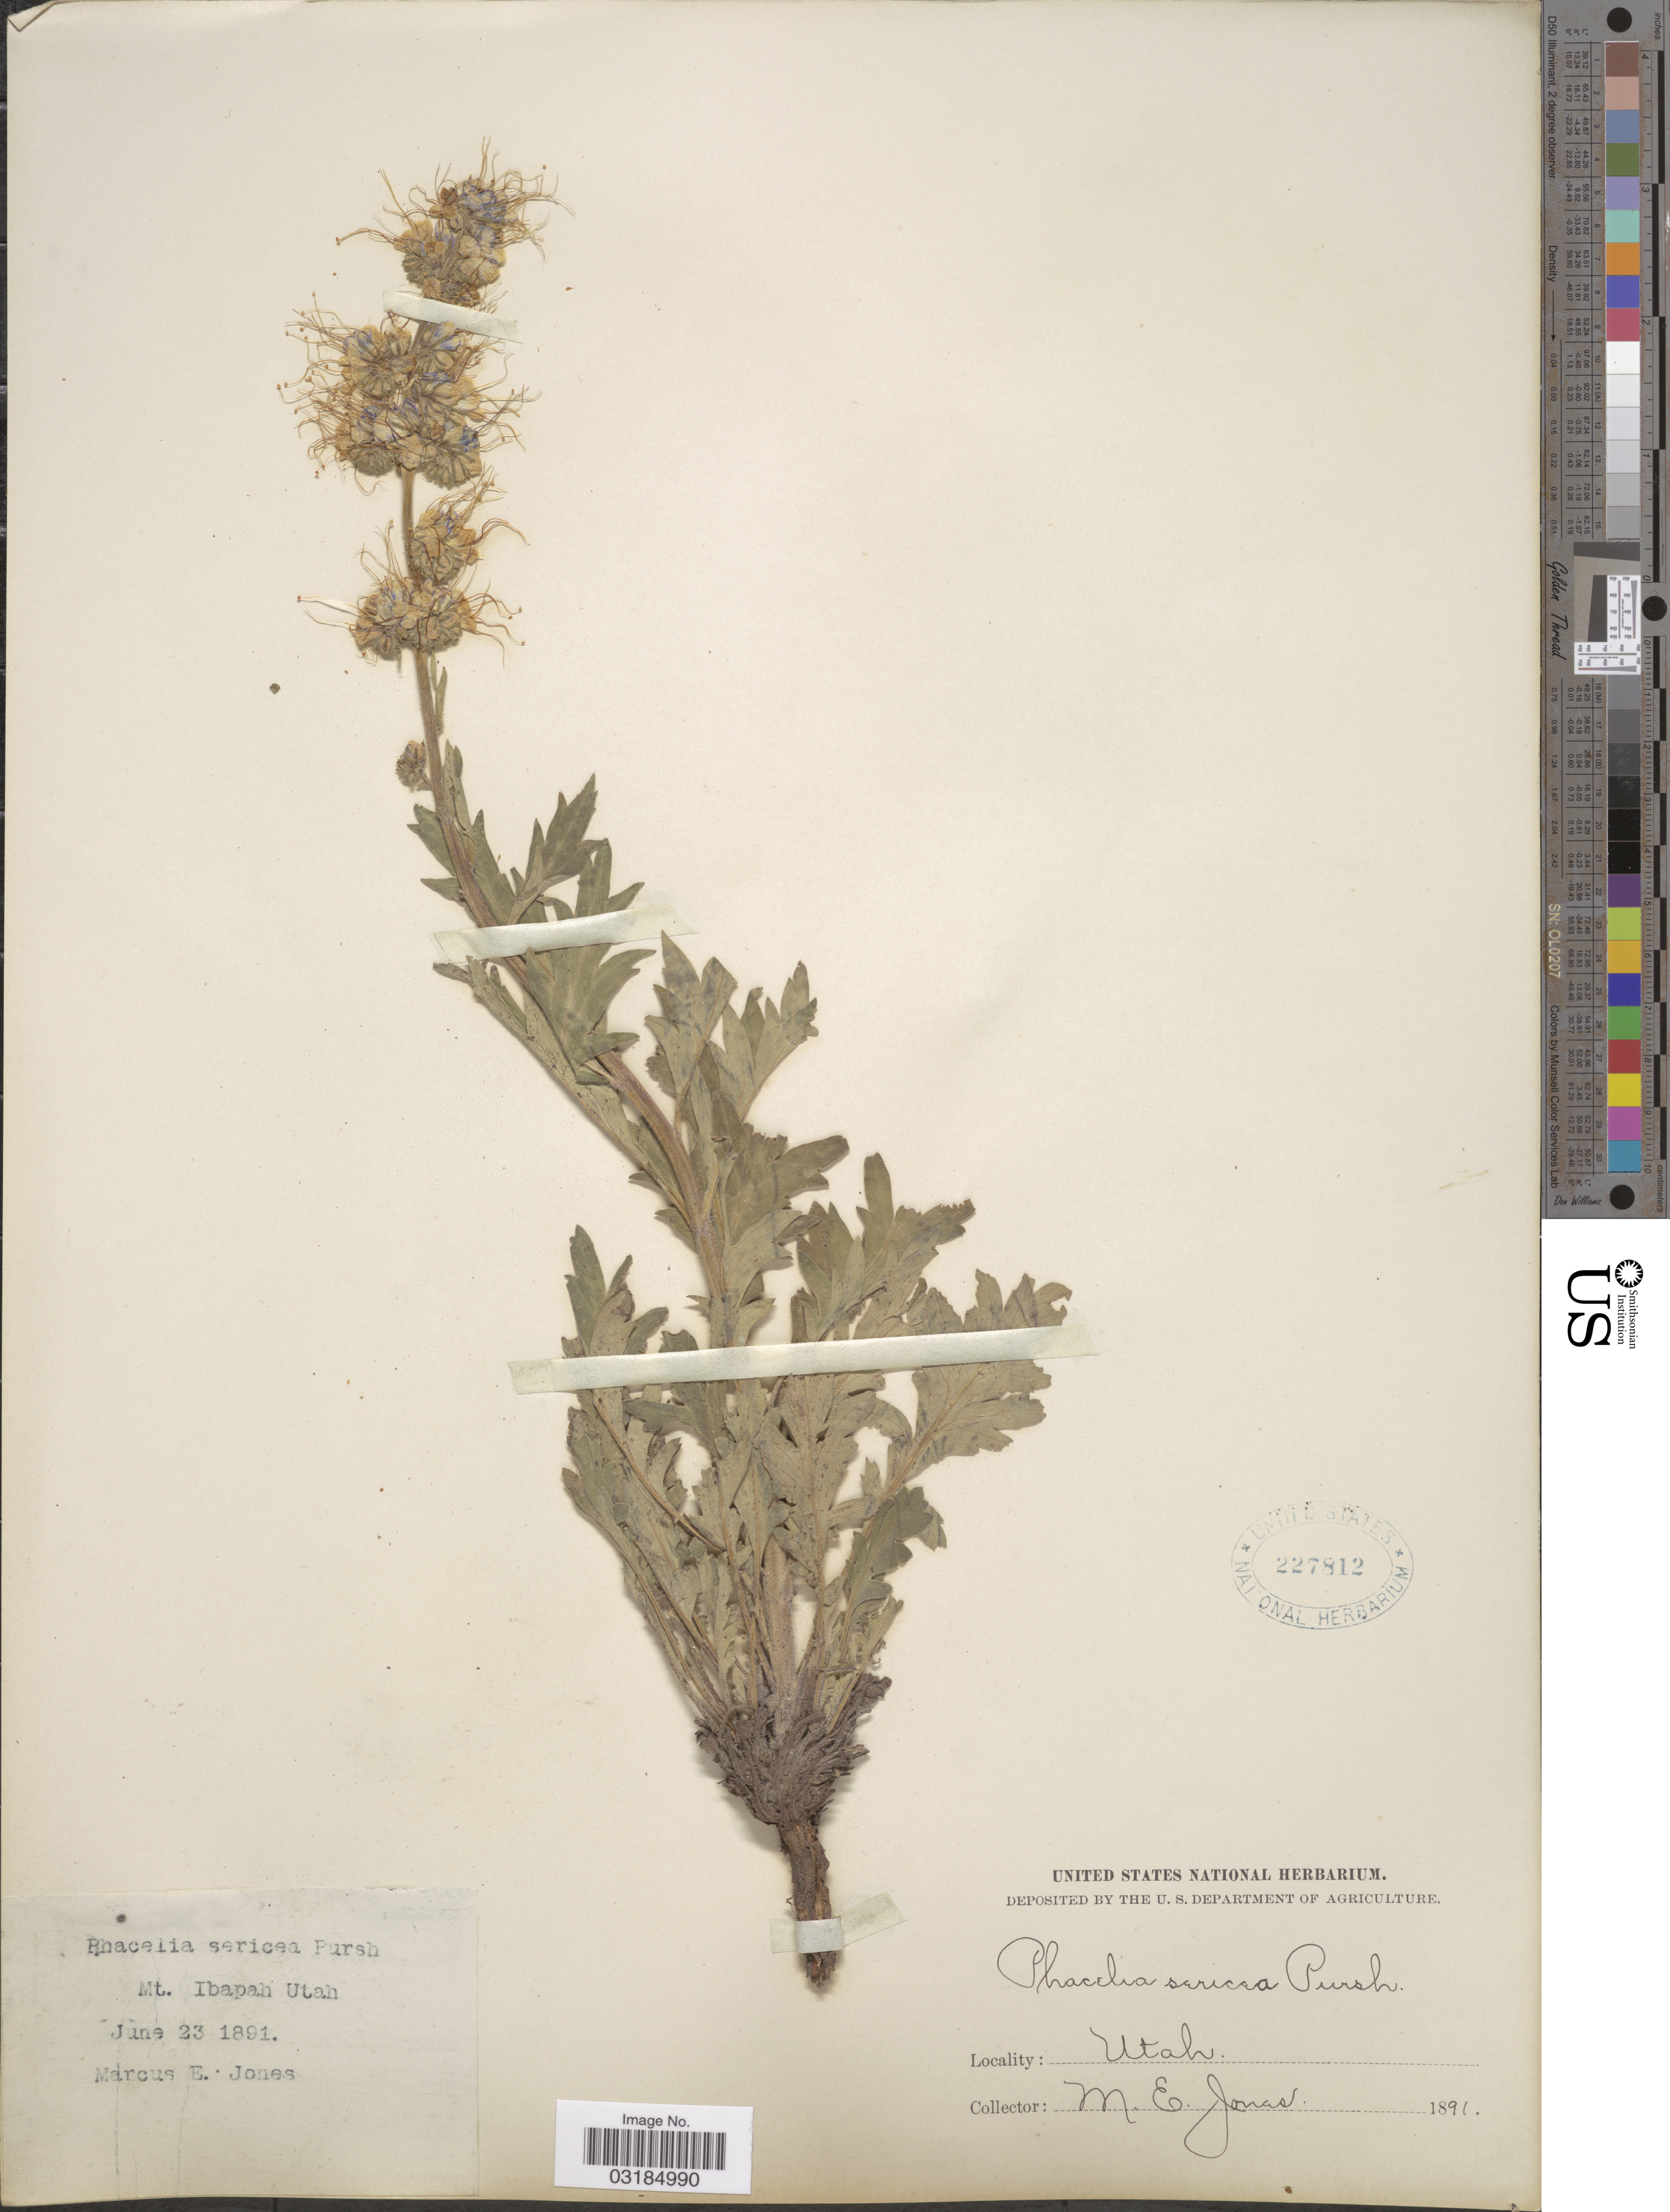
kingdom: Plantae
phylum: Tracheophyta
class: Magnoliopsida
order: Boraginales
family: Hydrophyllaceae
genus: Phacelia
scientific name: Phacelia ciliosa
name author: Rydb.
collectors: M. E. Jones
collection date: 1891-06-23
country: United States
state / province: Utah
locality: Mt. Ibapah.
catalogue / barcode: US 227812